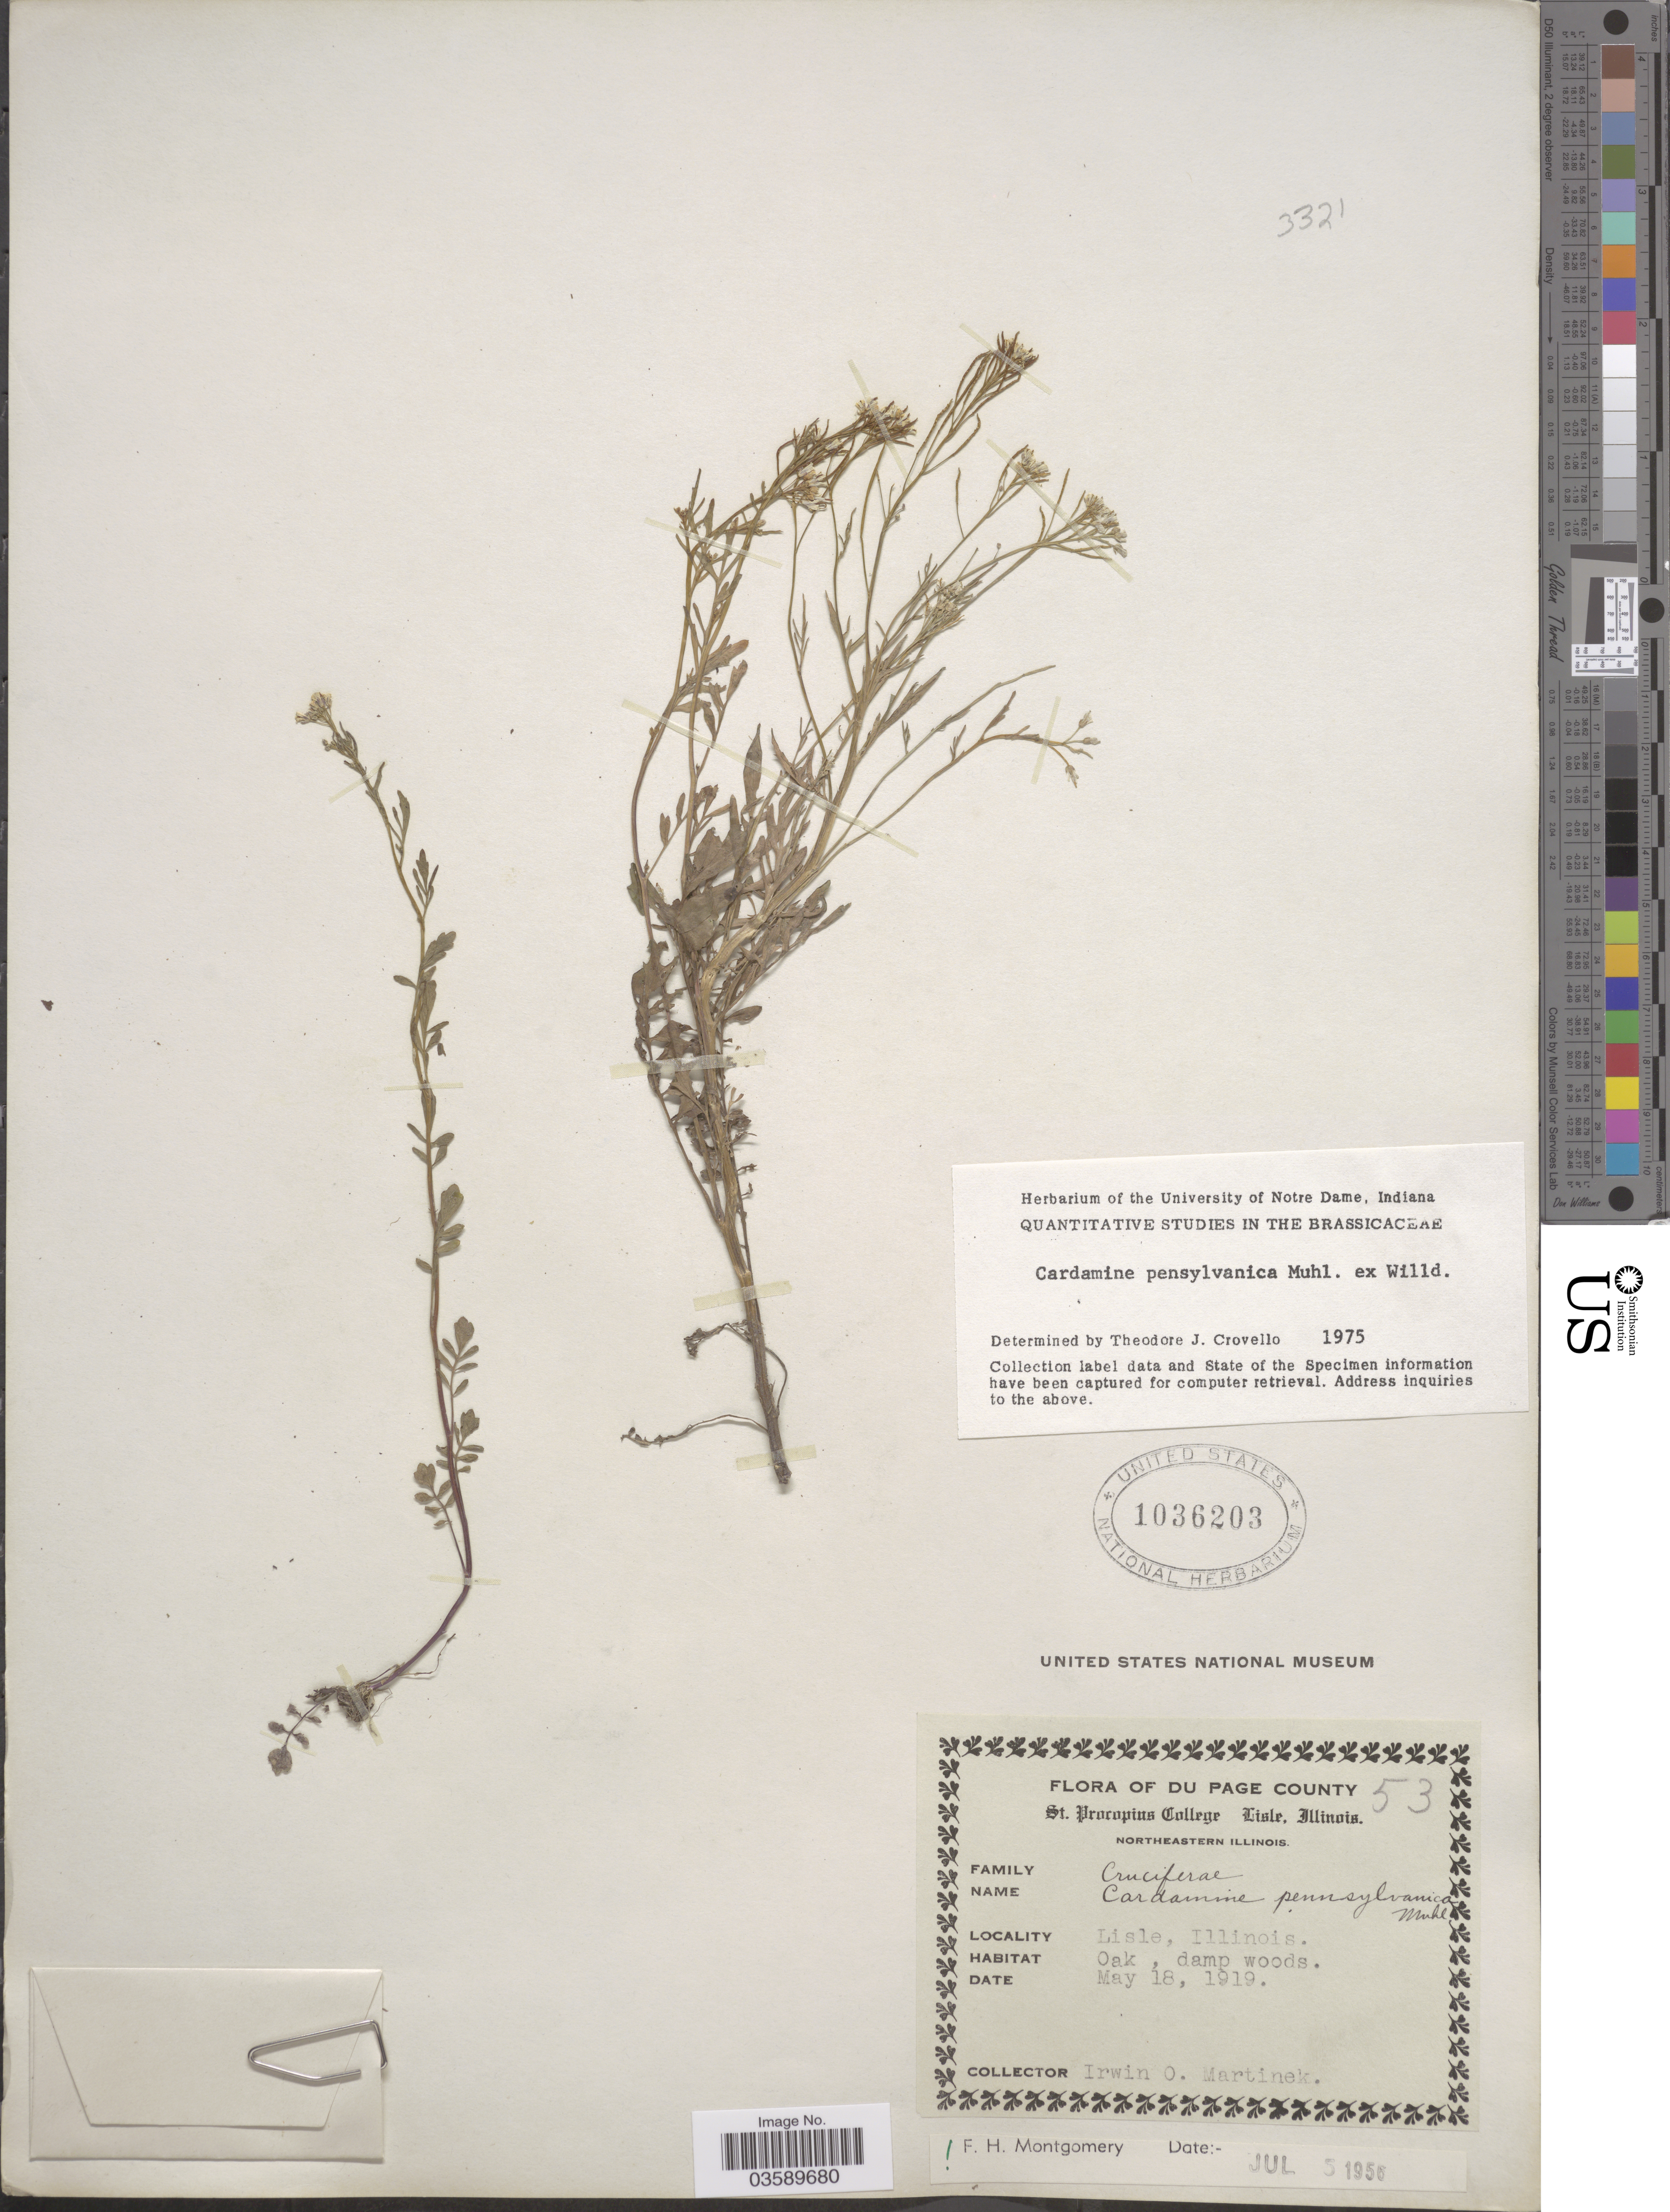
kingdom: Plantae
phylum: Tracheophyta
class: Magnoliopsida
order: Brassicales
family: Brassicaceae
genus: Cardamine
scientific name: Cardamine pensylvanica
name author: Muhl. ex Willd.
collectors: I. Martinek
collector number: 53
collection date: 1919-05-18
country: United States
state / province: Illinois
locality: Northeastern Illinois. Du Page County. Lisle.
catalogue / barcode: US 1036203